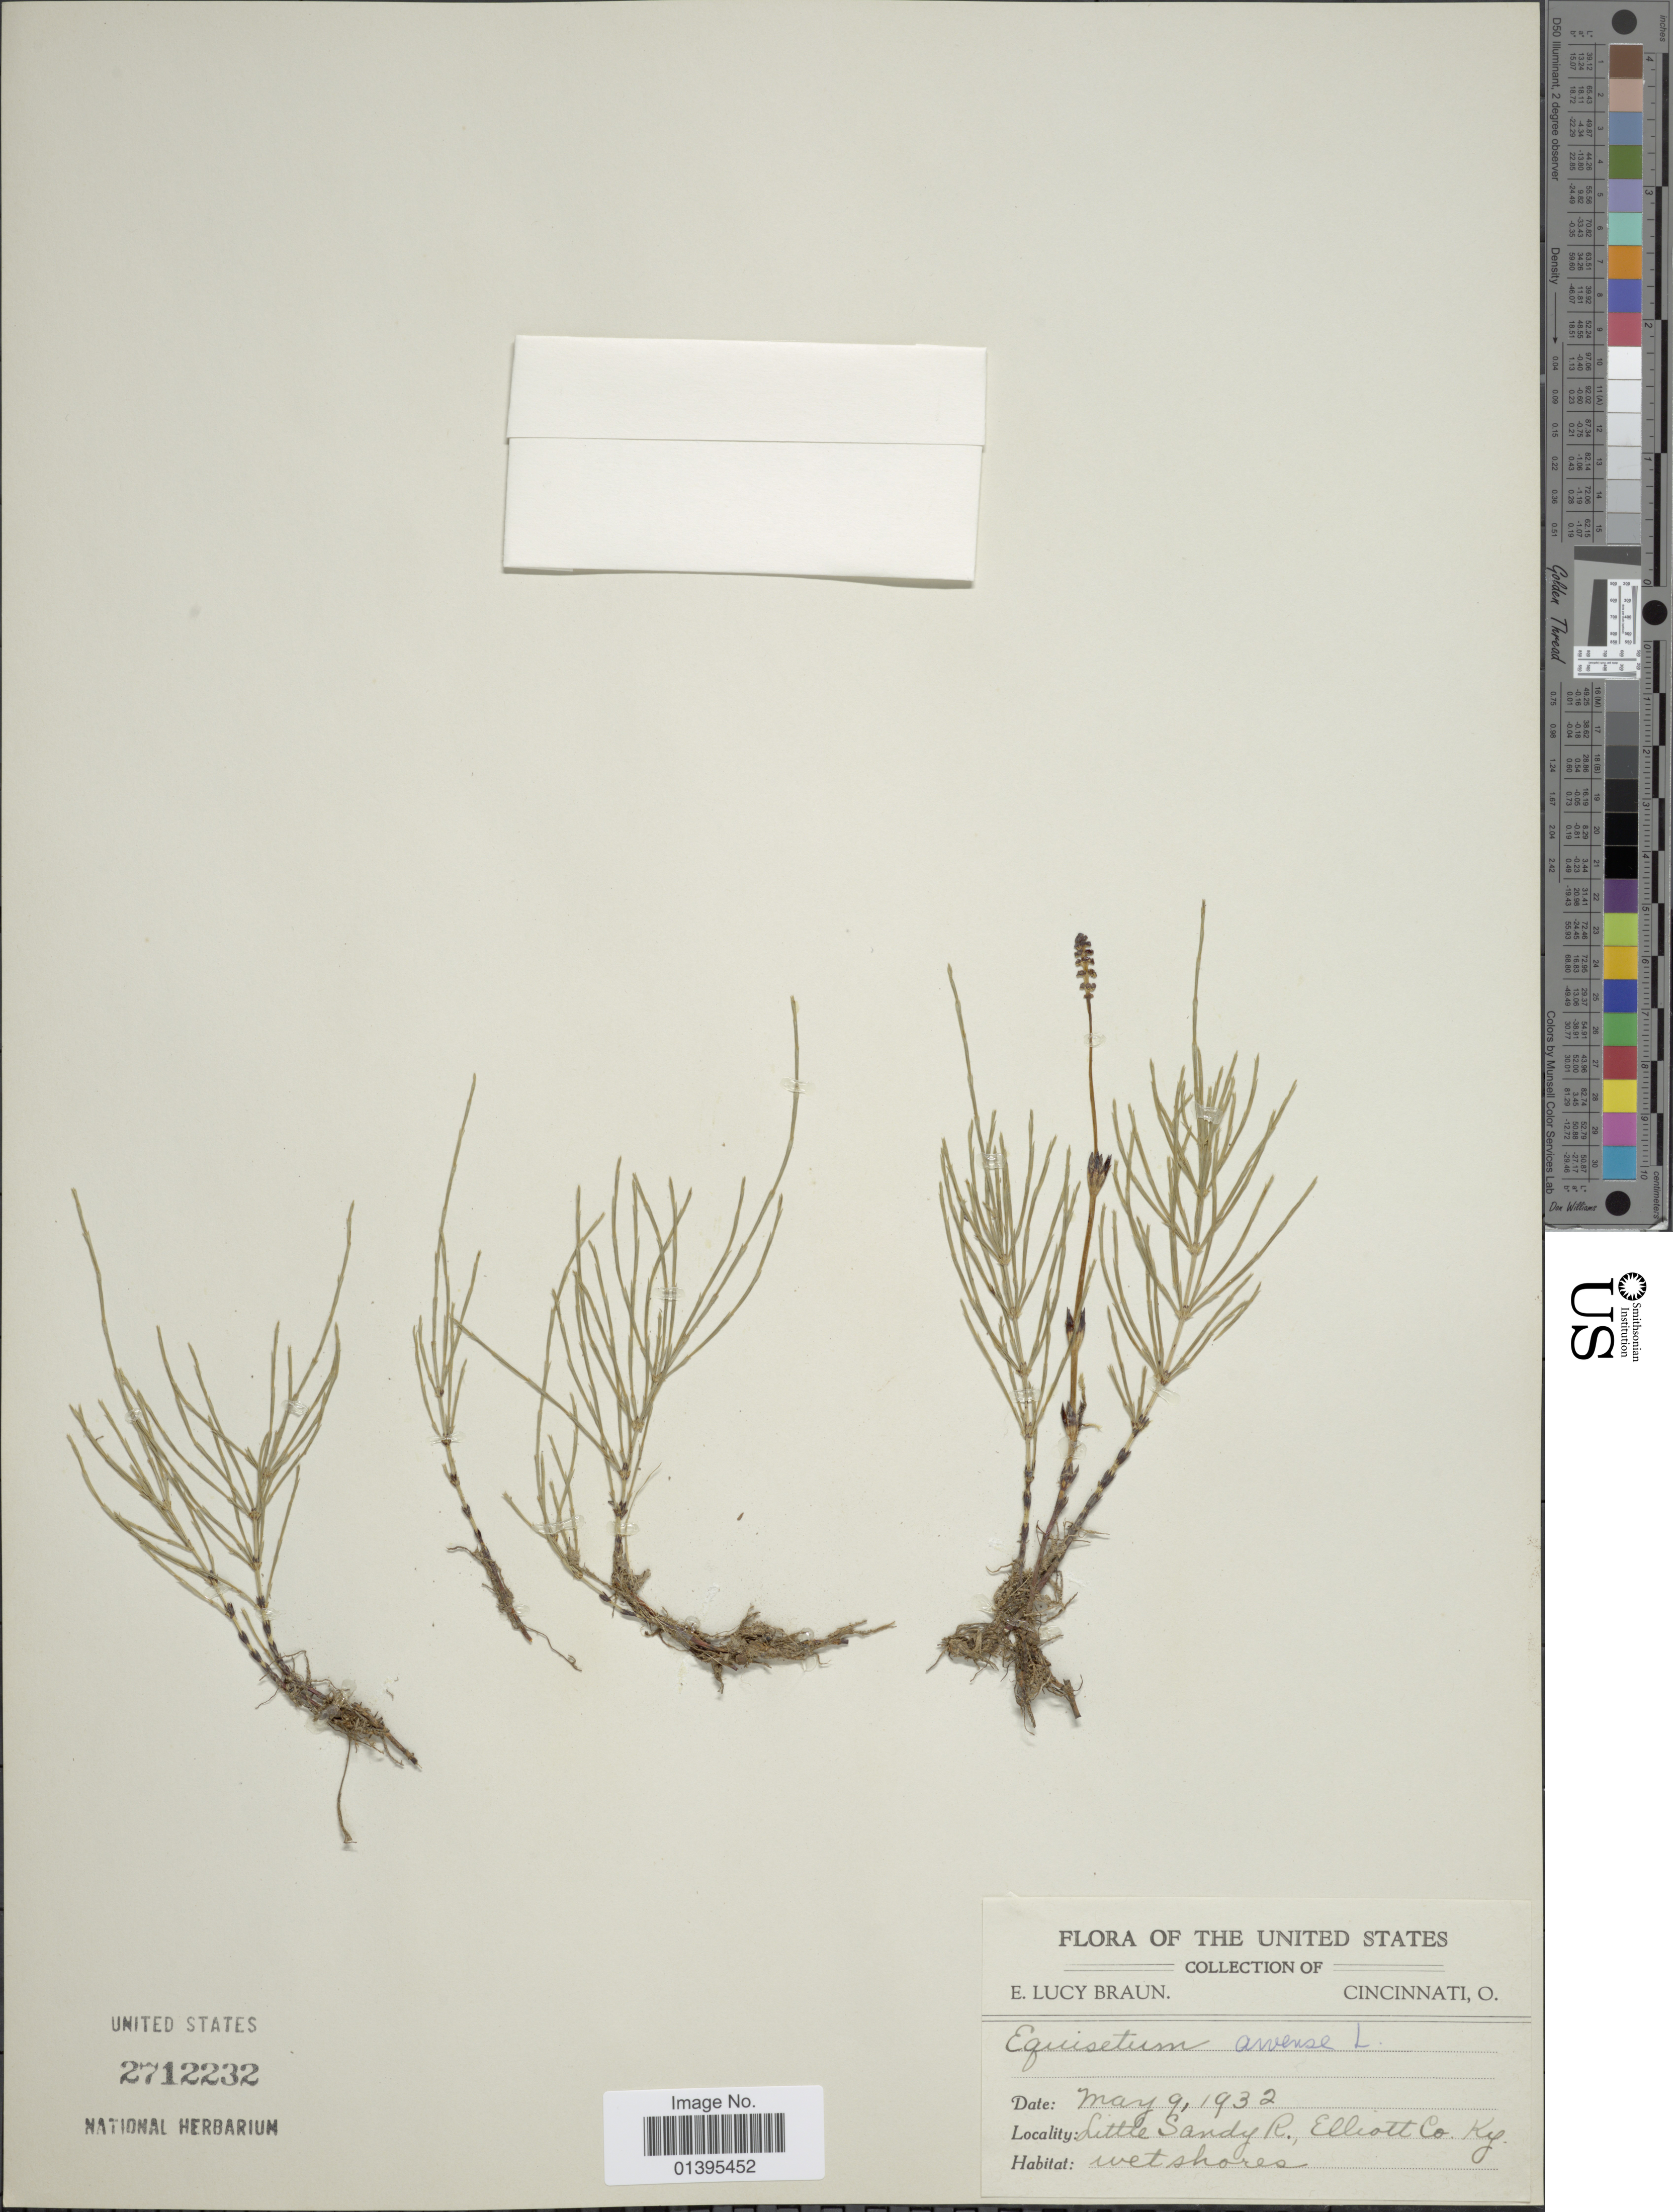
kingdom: Plantae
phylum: Tracheophyta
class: Polypodiopsida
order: Equisetales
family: Equisetaceae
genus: Equisetum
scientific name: Equisetum arvense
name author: L.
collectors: E. L. Braun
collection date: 1932-05-09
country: United States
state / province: Kentucky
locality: Little Sandy R., Elliott Co.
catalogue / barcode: US 2712232